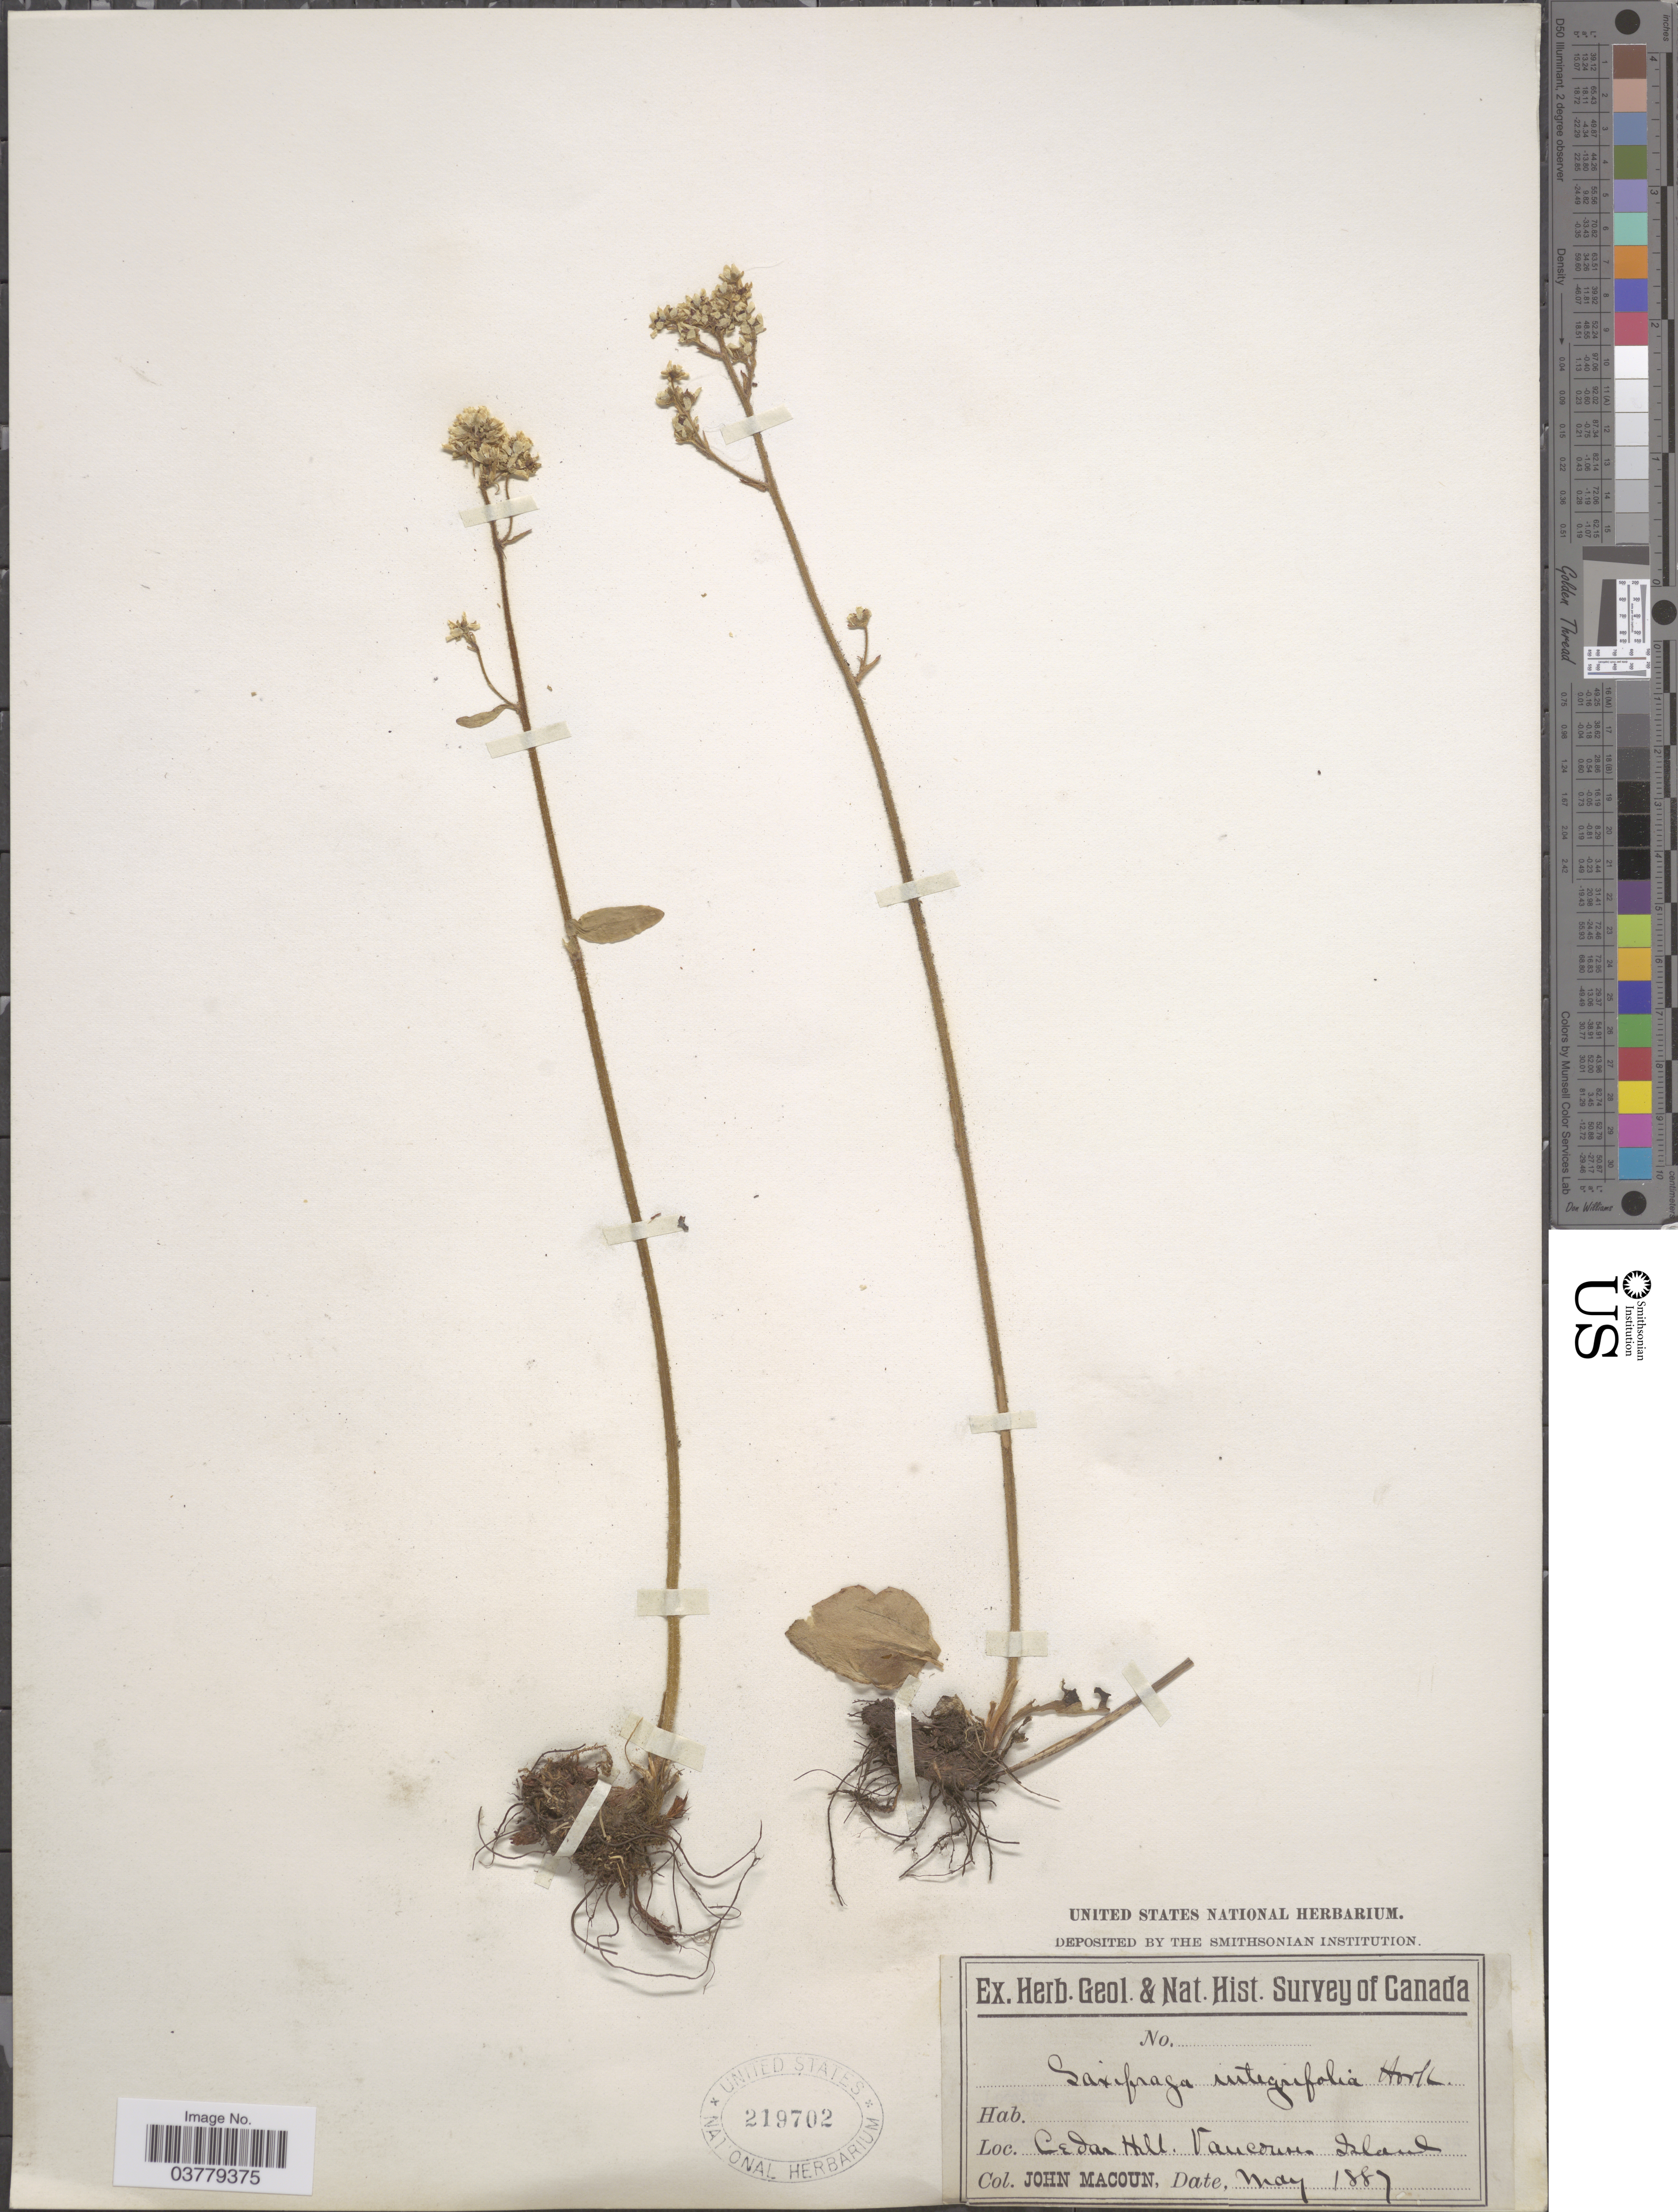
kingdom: Plantae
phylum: Tracheophyta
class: Magnoliopsida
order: Saxifragales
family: Saxifragaceae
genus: Micranthes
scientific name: Micranthes integrifolia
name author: (Hook.) Small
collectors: J. Macoun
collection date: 1887-05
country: Canada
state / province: British Columbia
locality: Cedar Hill, Vancouver Island.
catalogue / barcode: US 219702